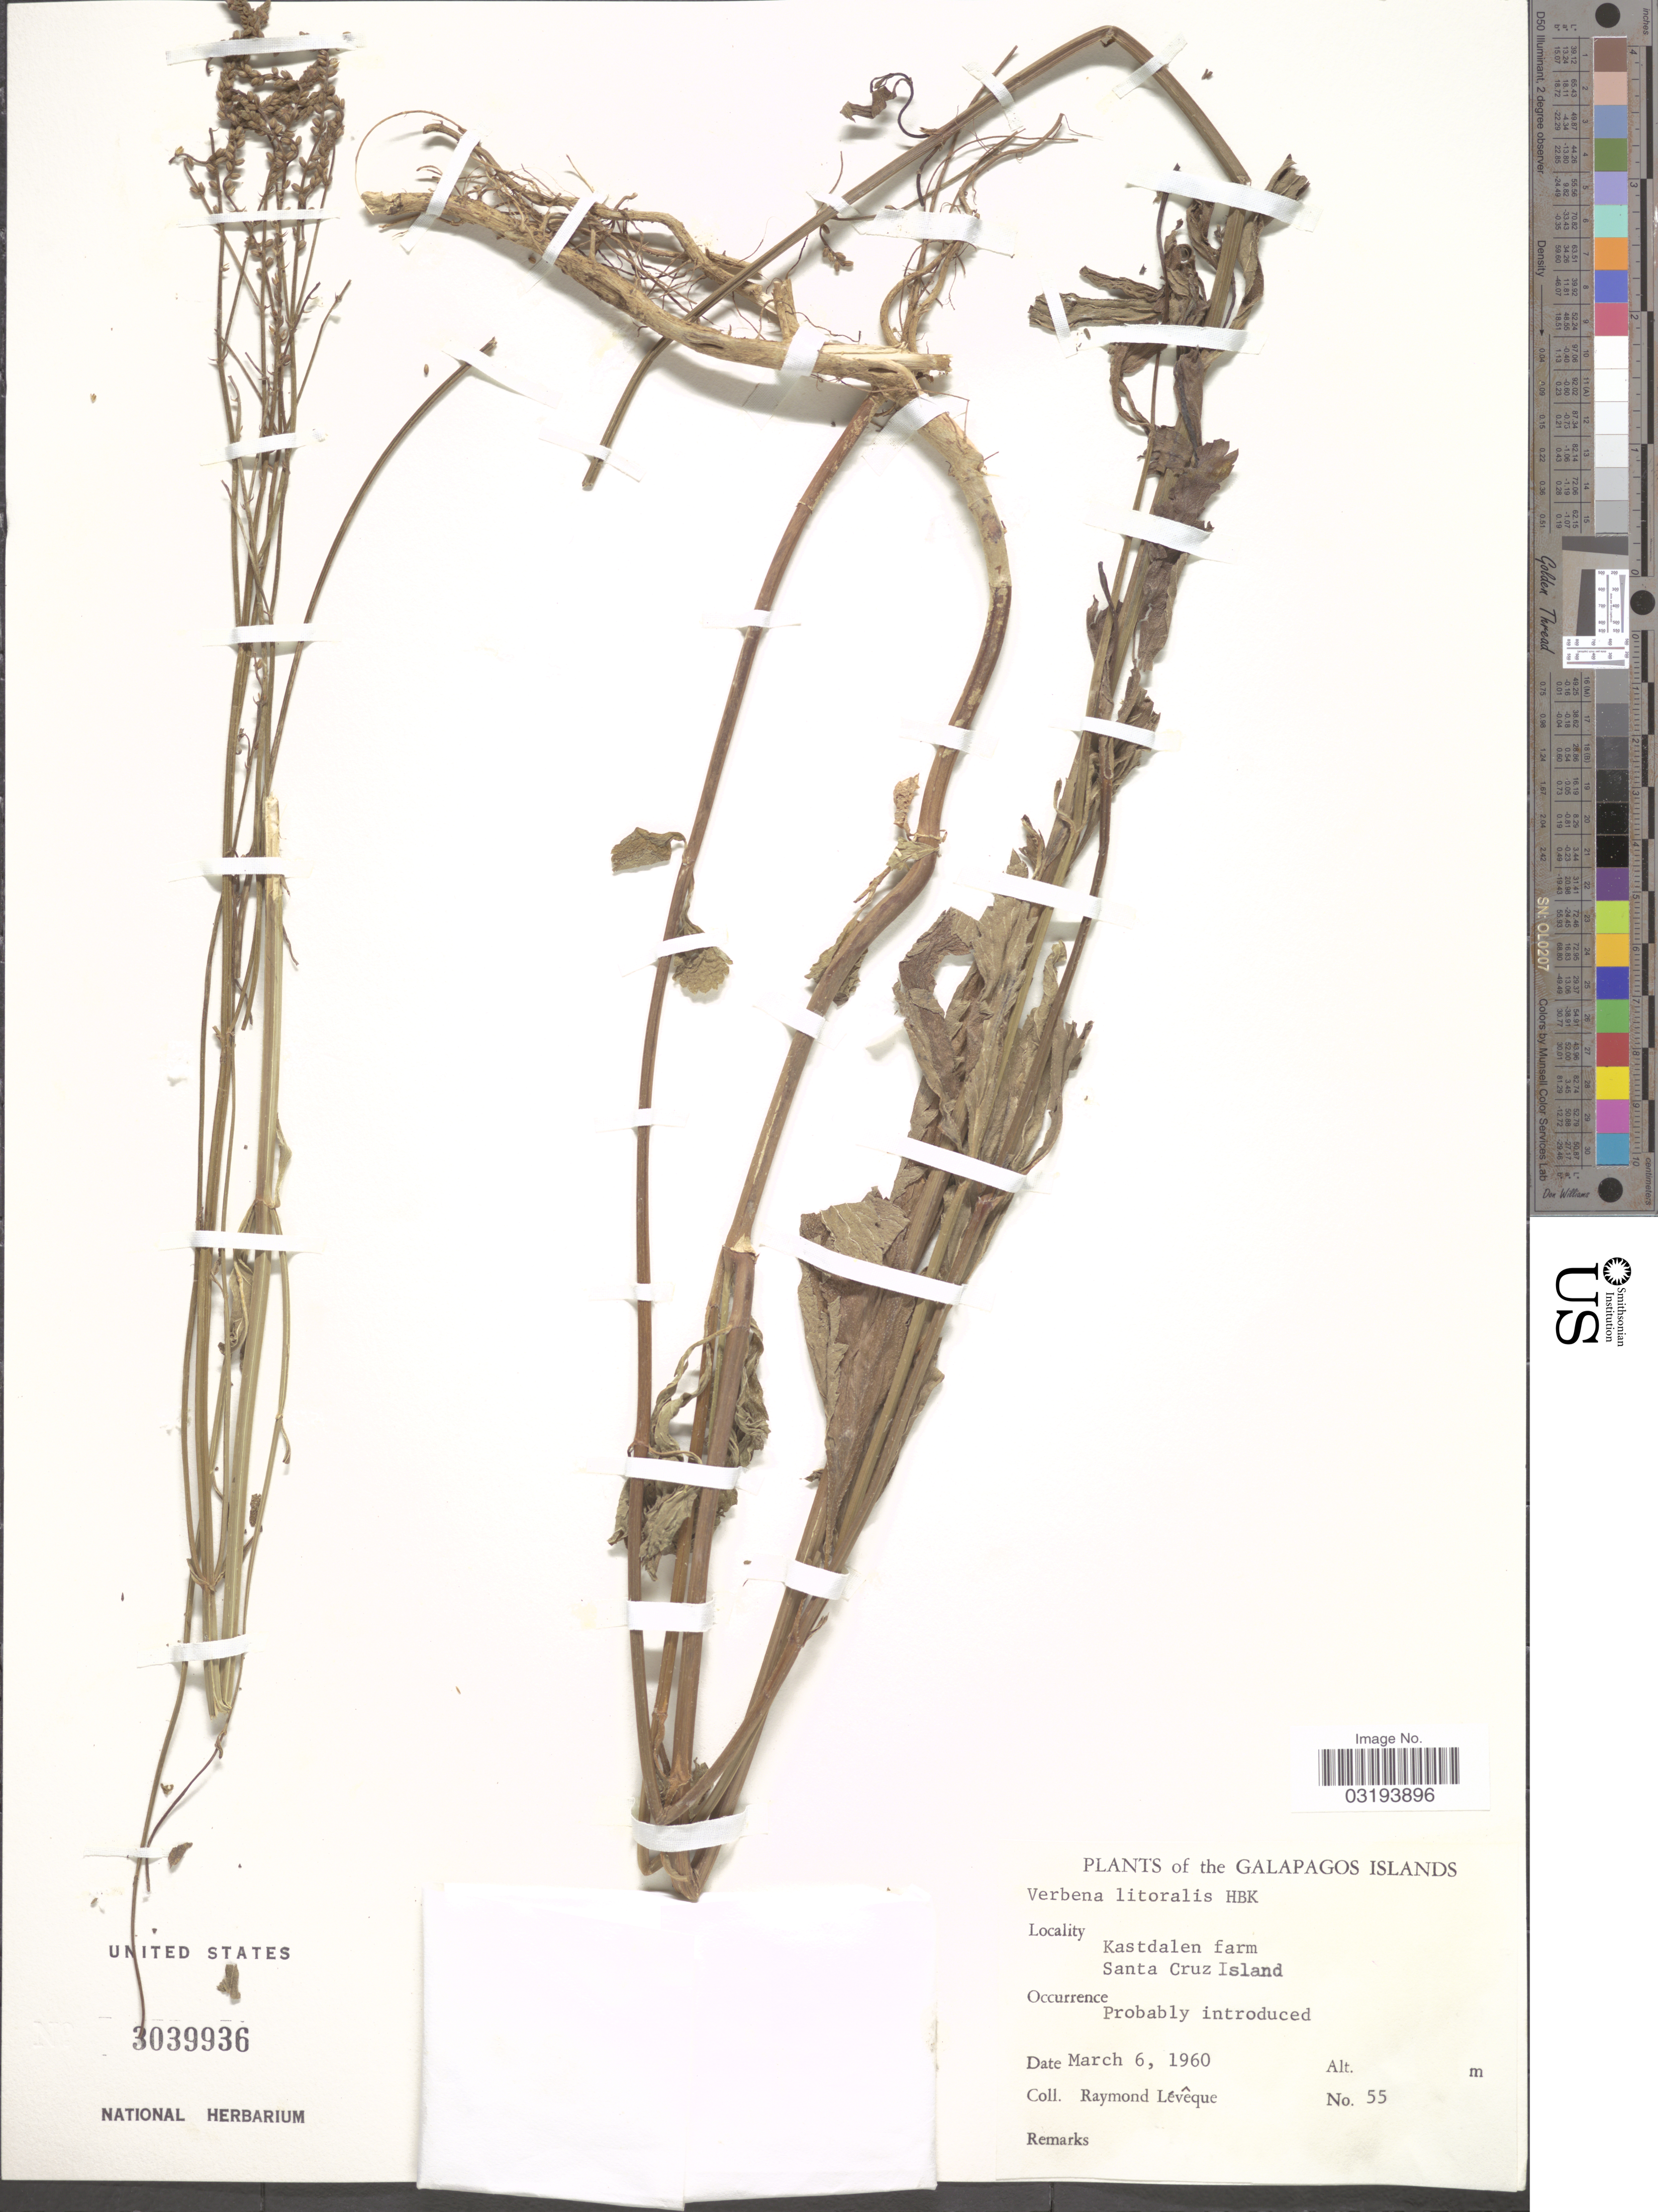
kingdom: Plantae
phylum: Tracheophyta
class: Magnoliopsida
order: Lamiales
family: Verbenaceae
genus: Verbena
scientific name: Verbena litoralis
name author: Kunth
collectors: R. Lévêque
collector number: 55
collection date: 1960-03-06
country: Ecuador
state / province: Colón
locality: The Galapagos Islands. Kastdalen farm, Santa Cruz Island.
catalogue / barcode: US 3039936